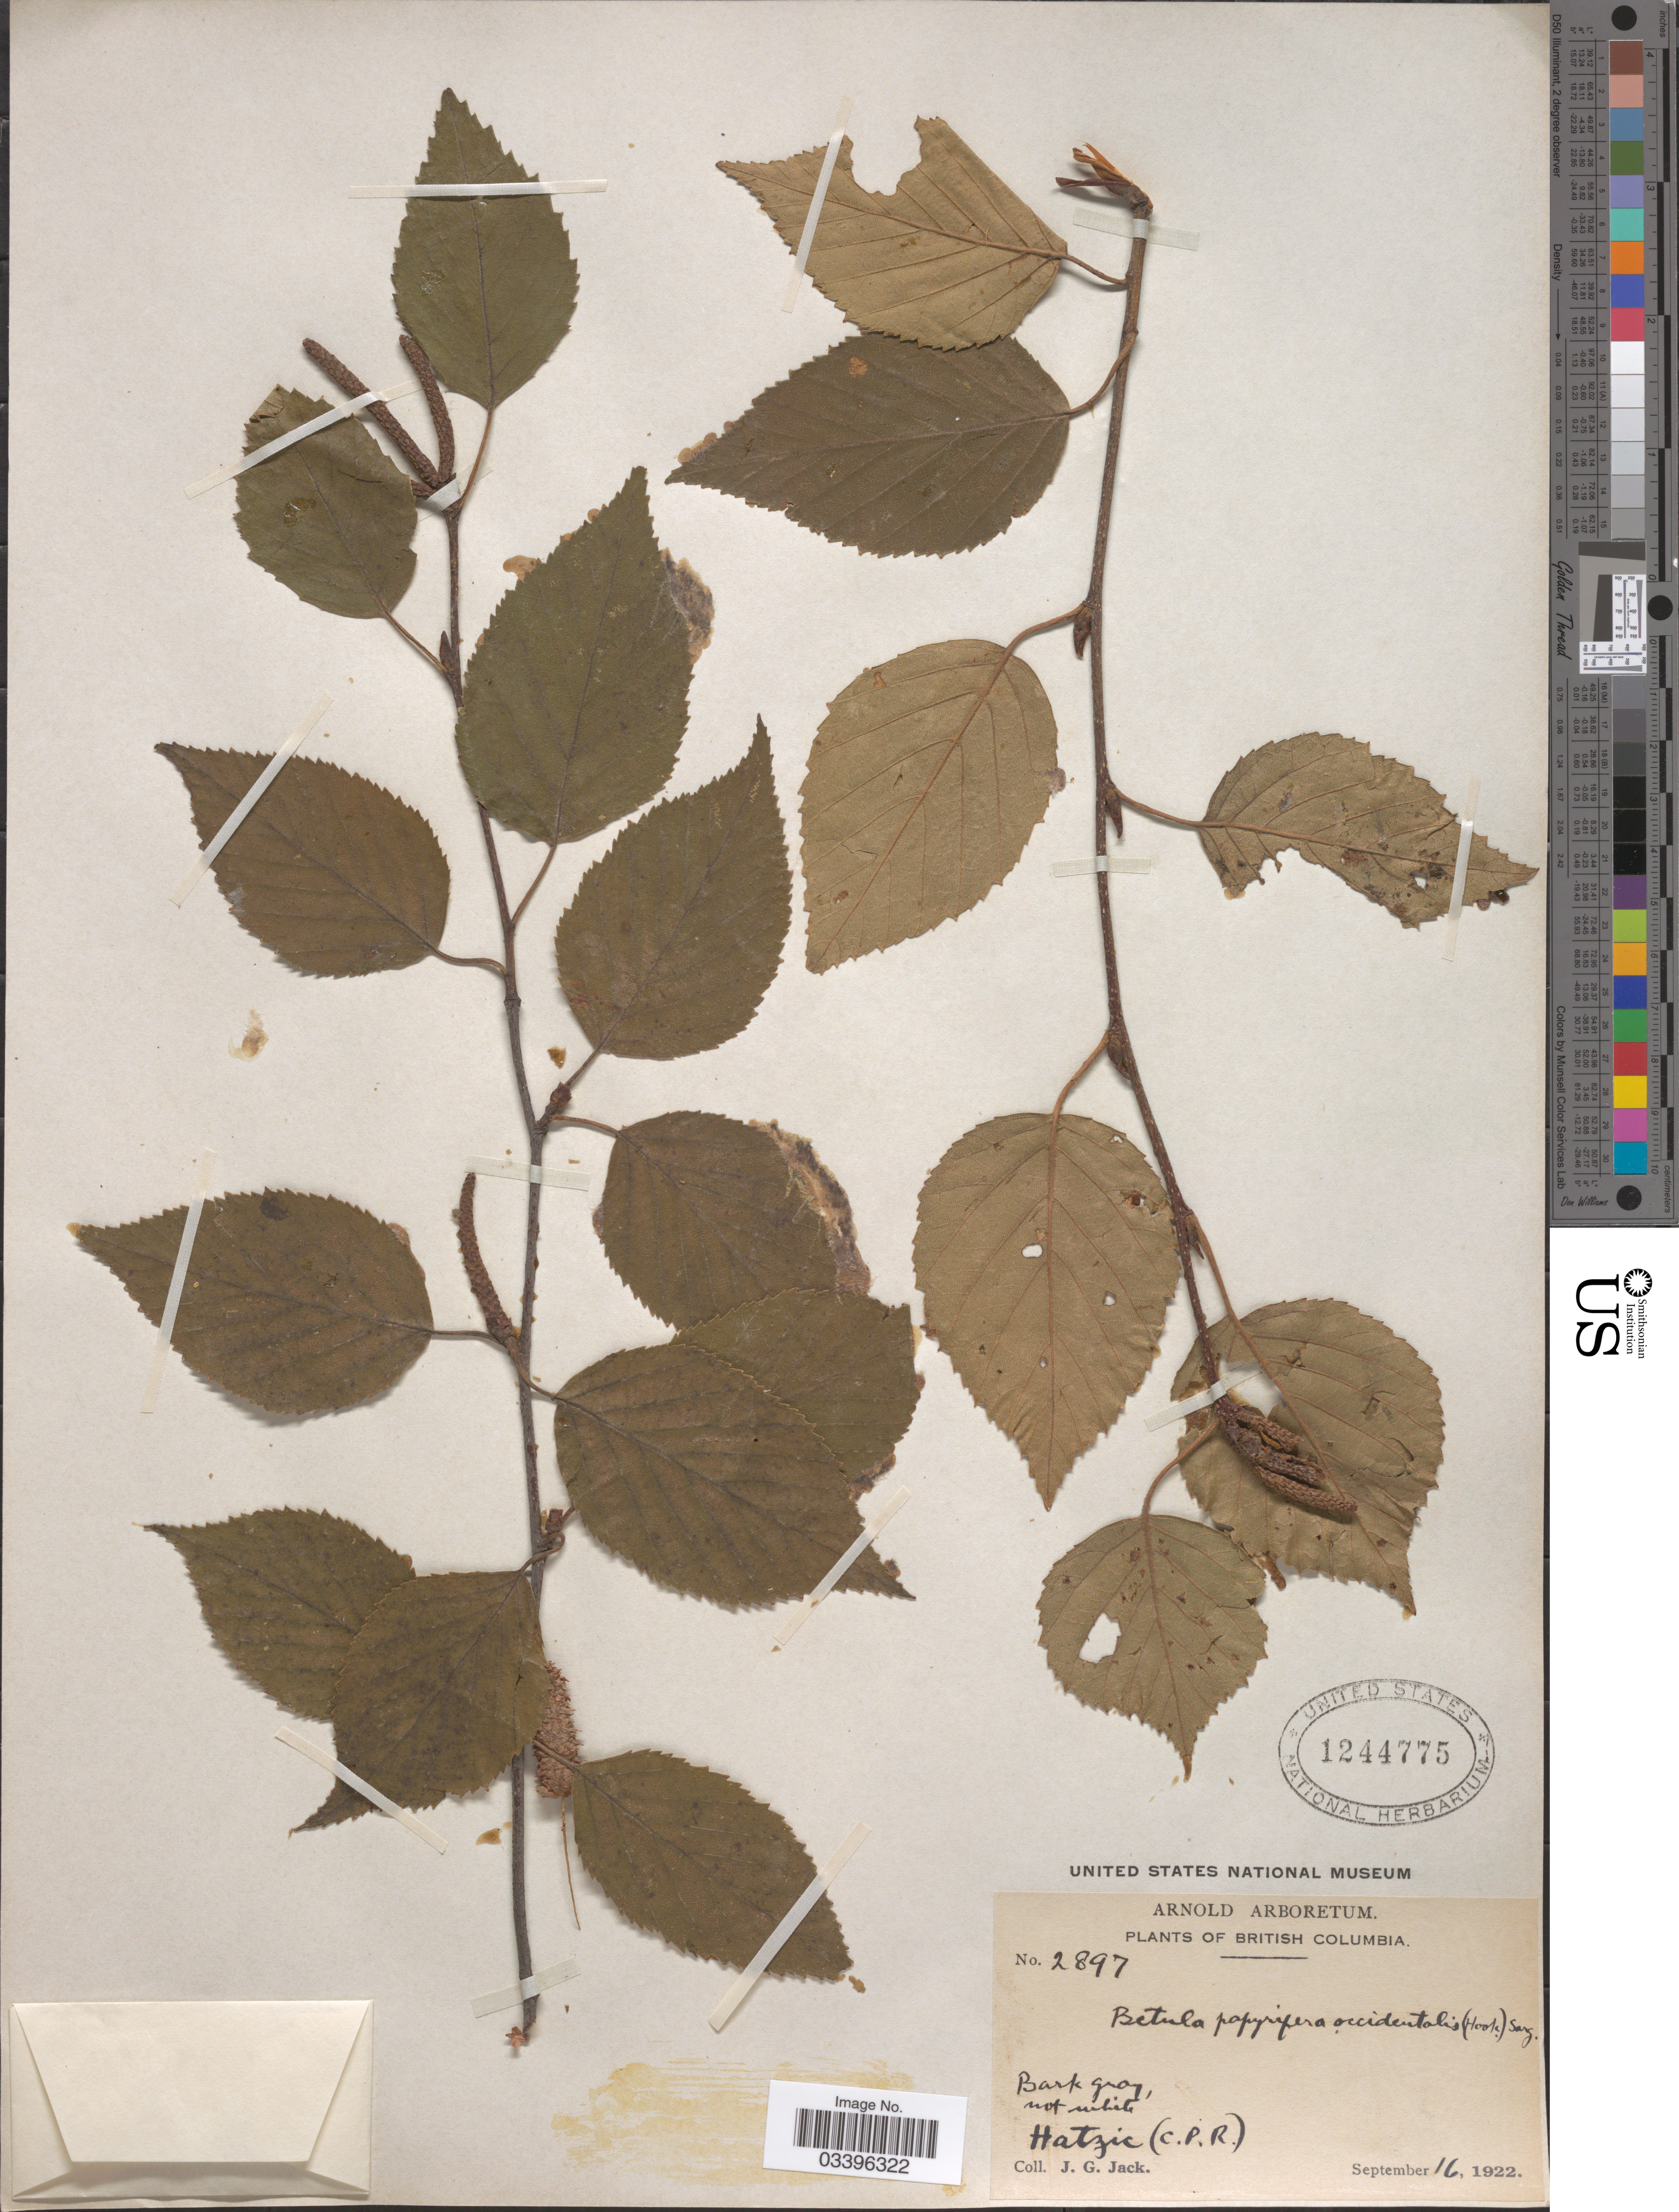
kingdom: Plantae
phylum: Tracheophyta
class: Magnoliopsida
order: Fagales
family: Betulaceae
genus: Betula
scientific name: Betula papyrifera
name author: Marshall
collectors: J. G. Jack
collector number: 2897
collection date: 1922-09-16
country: Canada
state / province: British Columbia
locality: Hatzic (C. P. R.).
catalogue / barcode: US 1244775